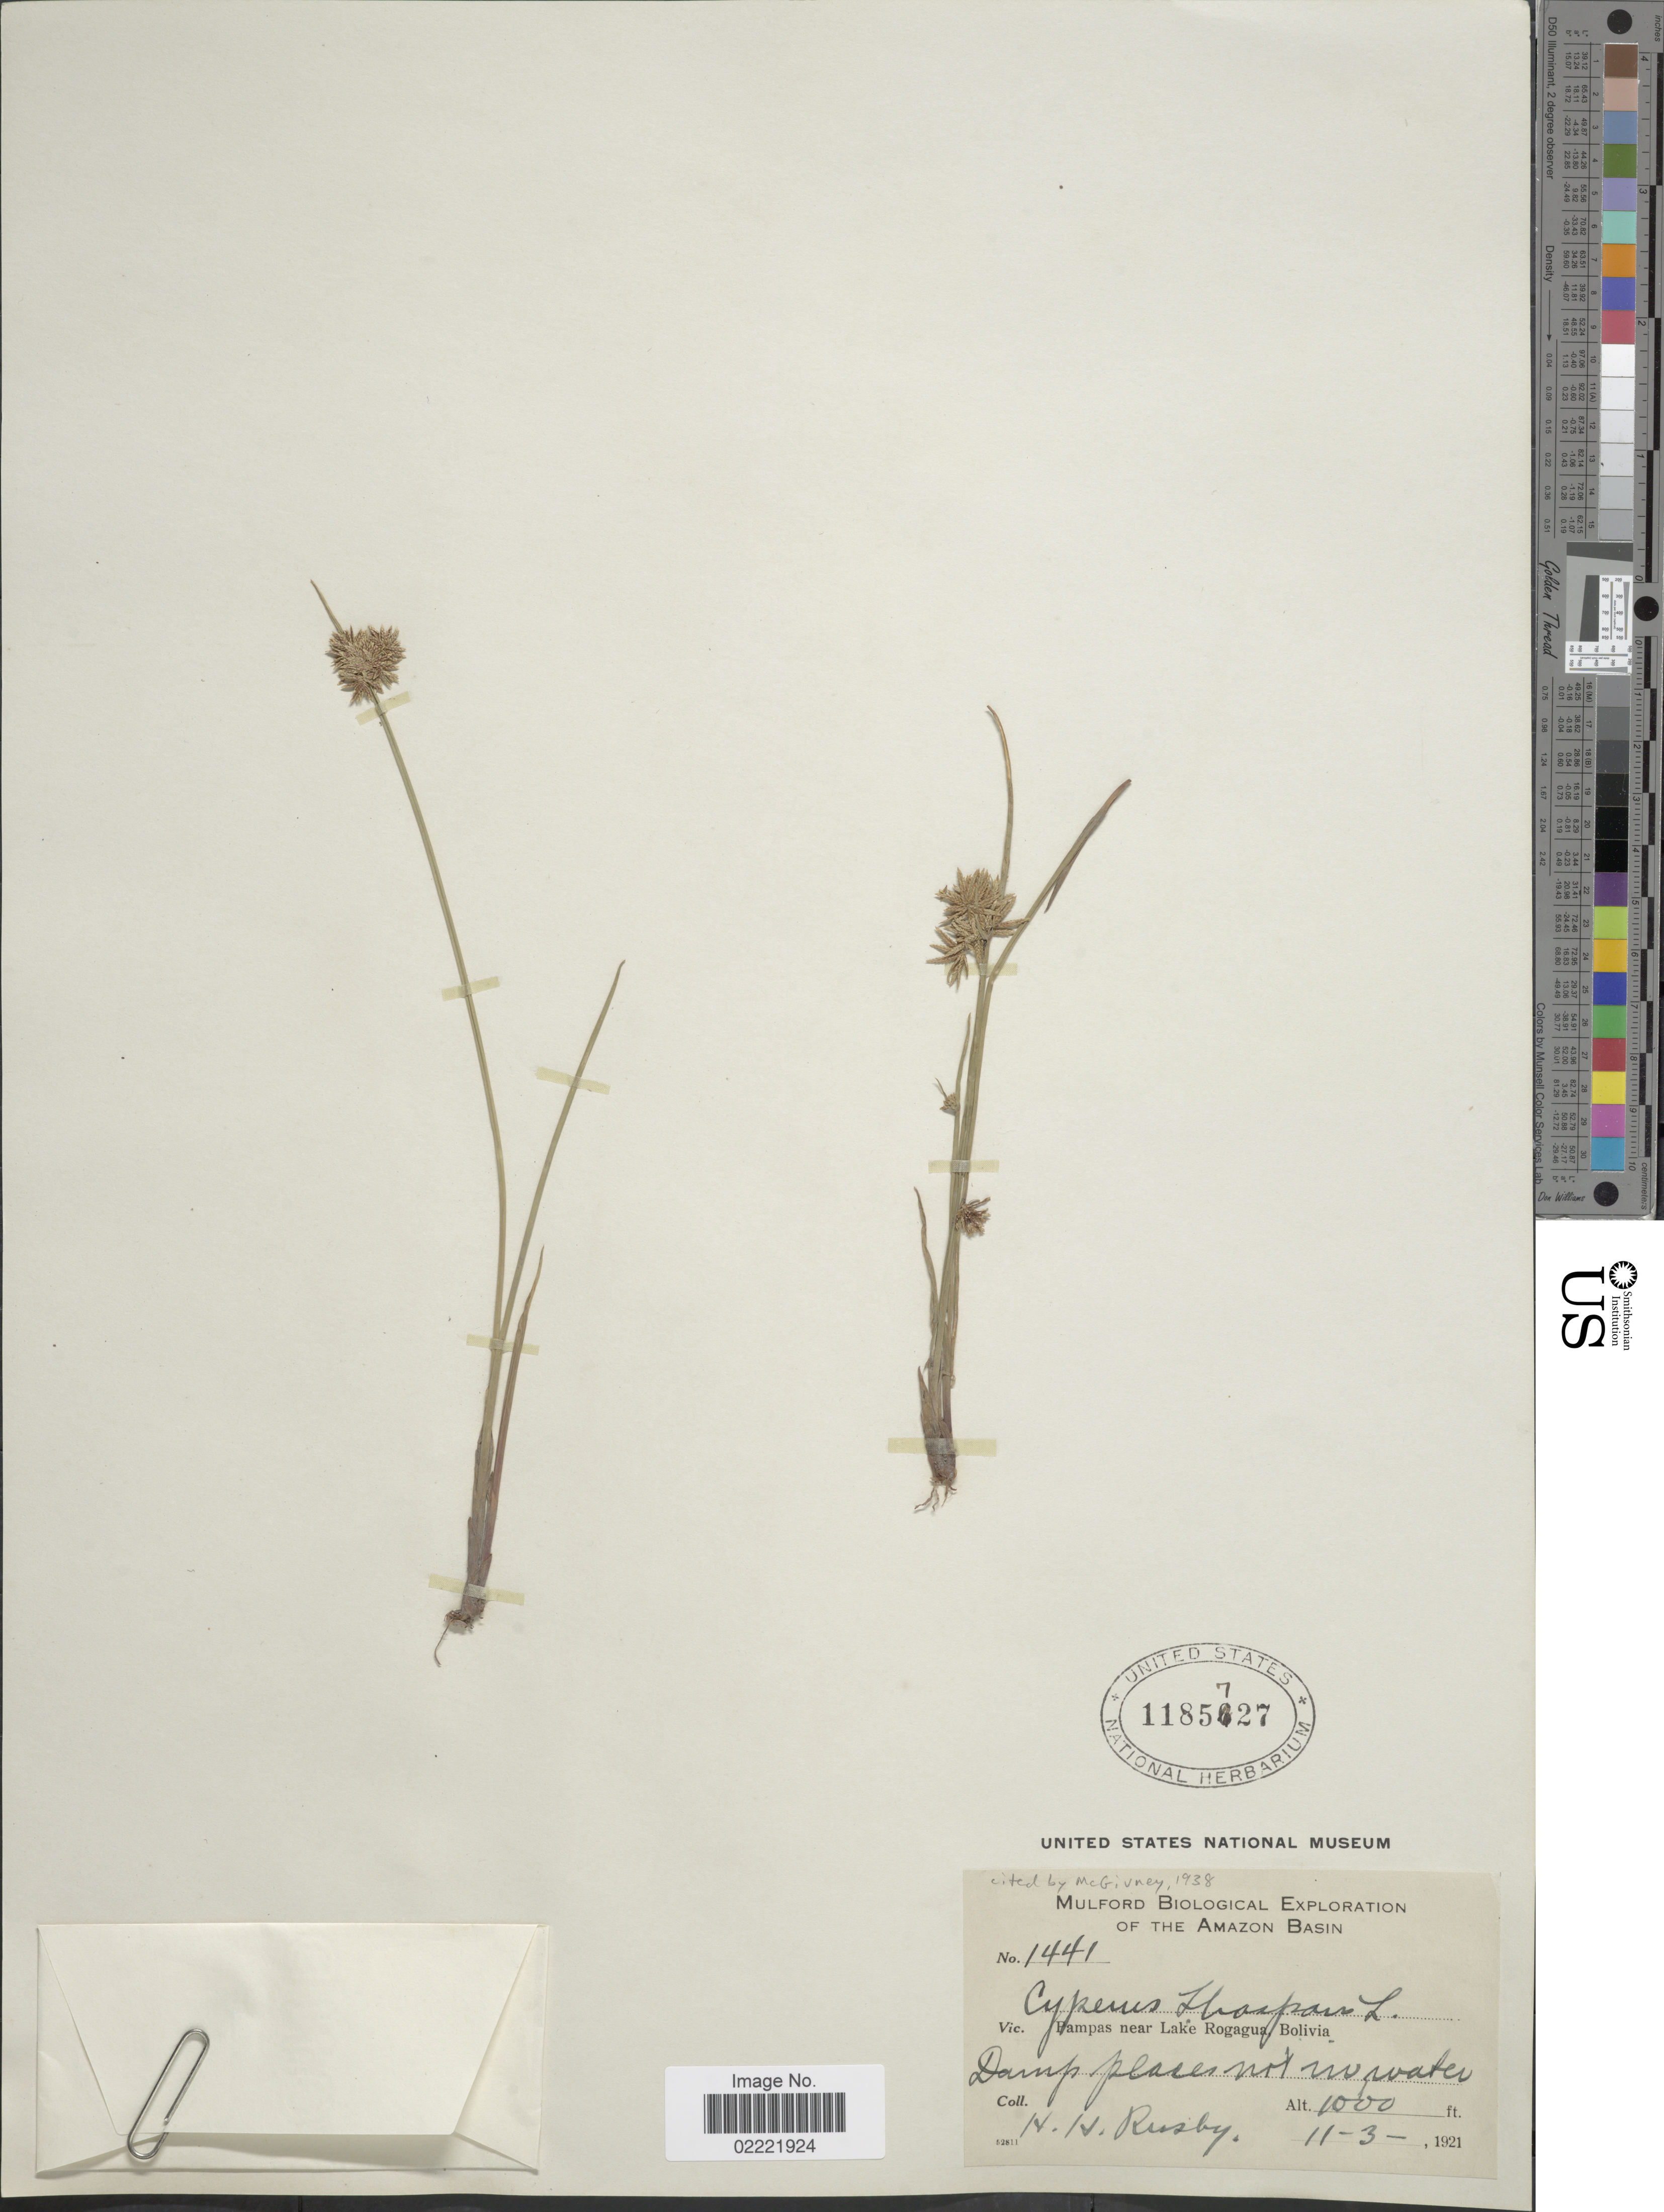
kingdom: Plantae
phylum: Tracheophyta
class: Liliopsida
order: Poales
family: Cyperaceae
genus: Cyperus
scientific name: Cyperus haspan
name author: L.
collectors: H. H. Rusby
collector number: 1441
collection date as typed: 11-3-1921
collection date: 1921-11-03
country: Bolivia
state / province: Beni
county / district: José Ballivián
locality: Pampas near Lake Rogagua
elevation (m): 305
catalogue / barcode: US 1185727